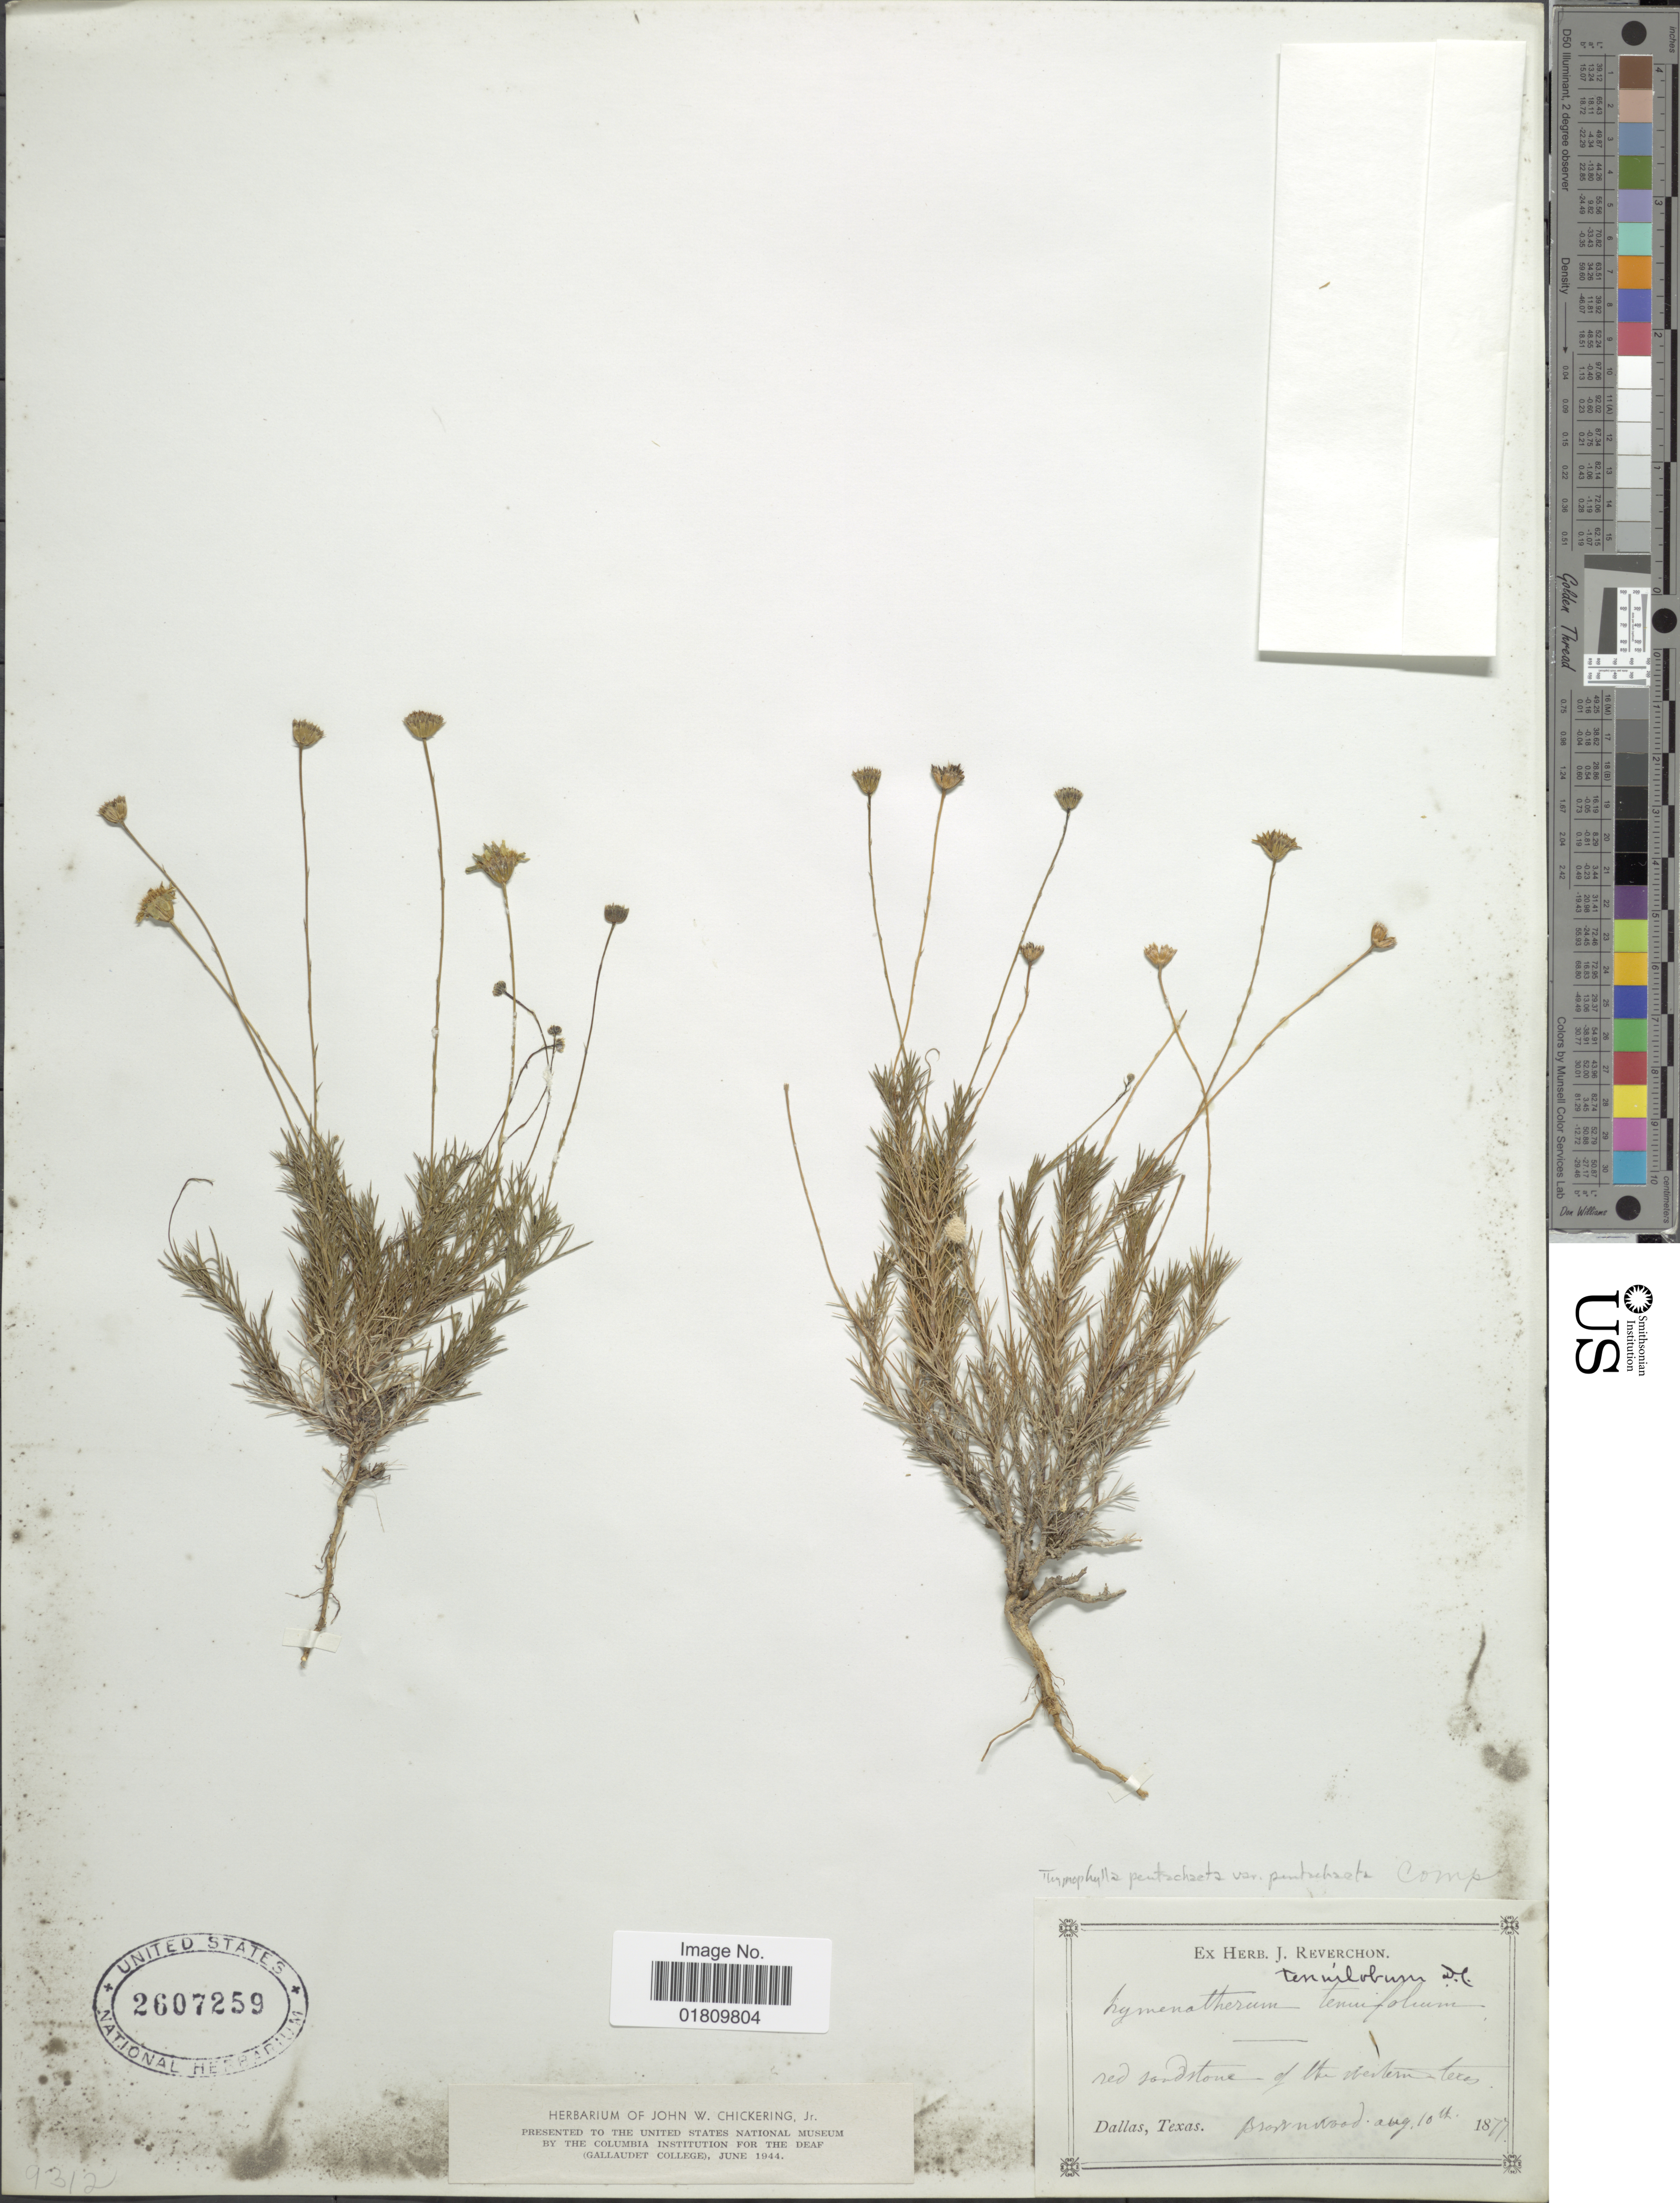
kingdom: Plantae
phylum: Tracheophyta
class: Magnoliopsida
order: Asterales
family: Asteraceae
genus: Thymophylla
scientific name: Thymophylla pentachaeta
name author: (DC.) Small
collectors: ex herb. J. Reverchon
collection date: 1877-08-10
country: United States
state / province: Texas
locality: Res sandstone, of the western Texas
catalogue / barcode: US 2607259